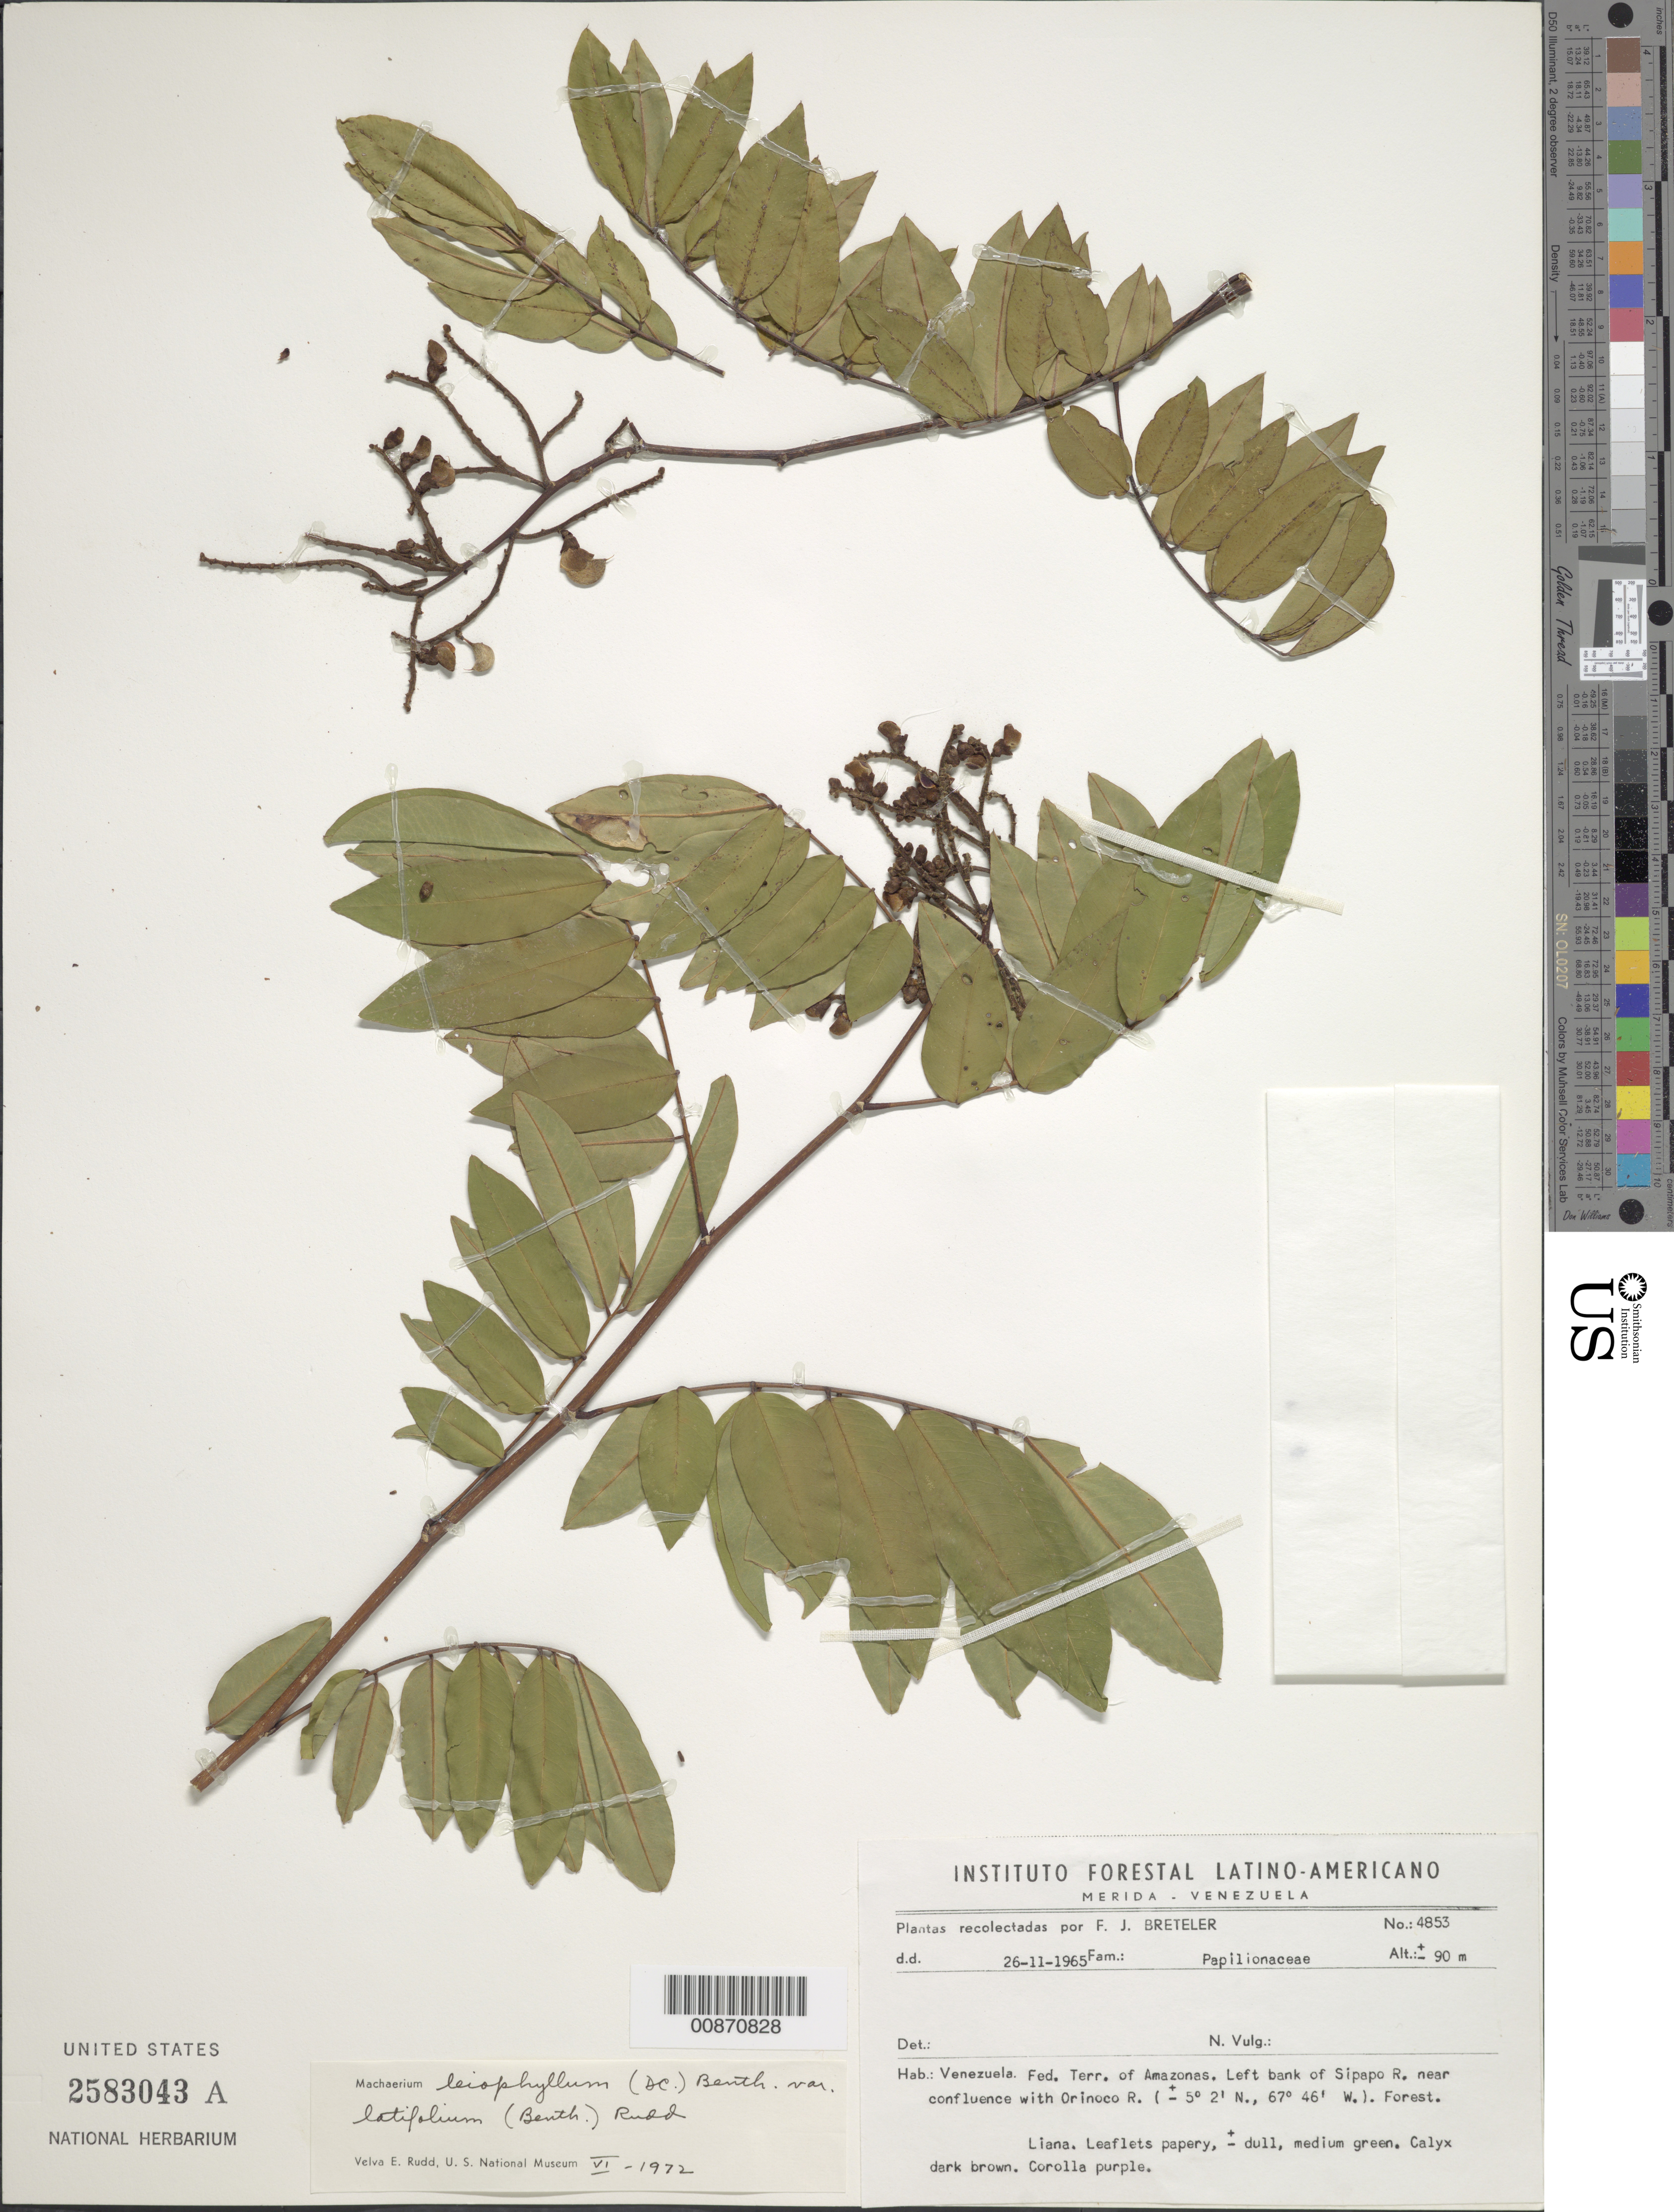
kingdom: Plantae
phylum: Tracheophyta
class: Magnoliopsida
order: Fabales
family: Fabaceae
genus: Machaerium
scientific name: Machaerium leiophyllum var. latifolium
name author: (Benth.) Rudd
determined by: Rudd, V. E.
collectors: F. J. Breteler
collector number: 4853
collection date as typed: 26-Nov-65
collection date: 1965-11-26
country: Venezuela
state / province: Amazonas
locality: Sipapo R., left bank; near confl. with Orinoco R.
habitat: Forest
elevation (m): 90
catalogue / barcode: US 2583043A